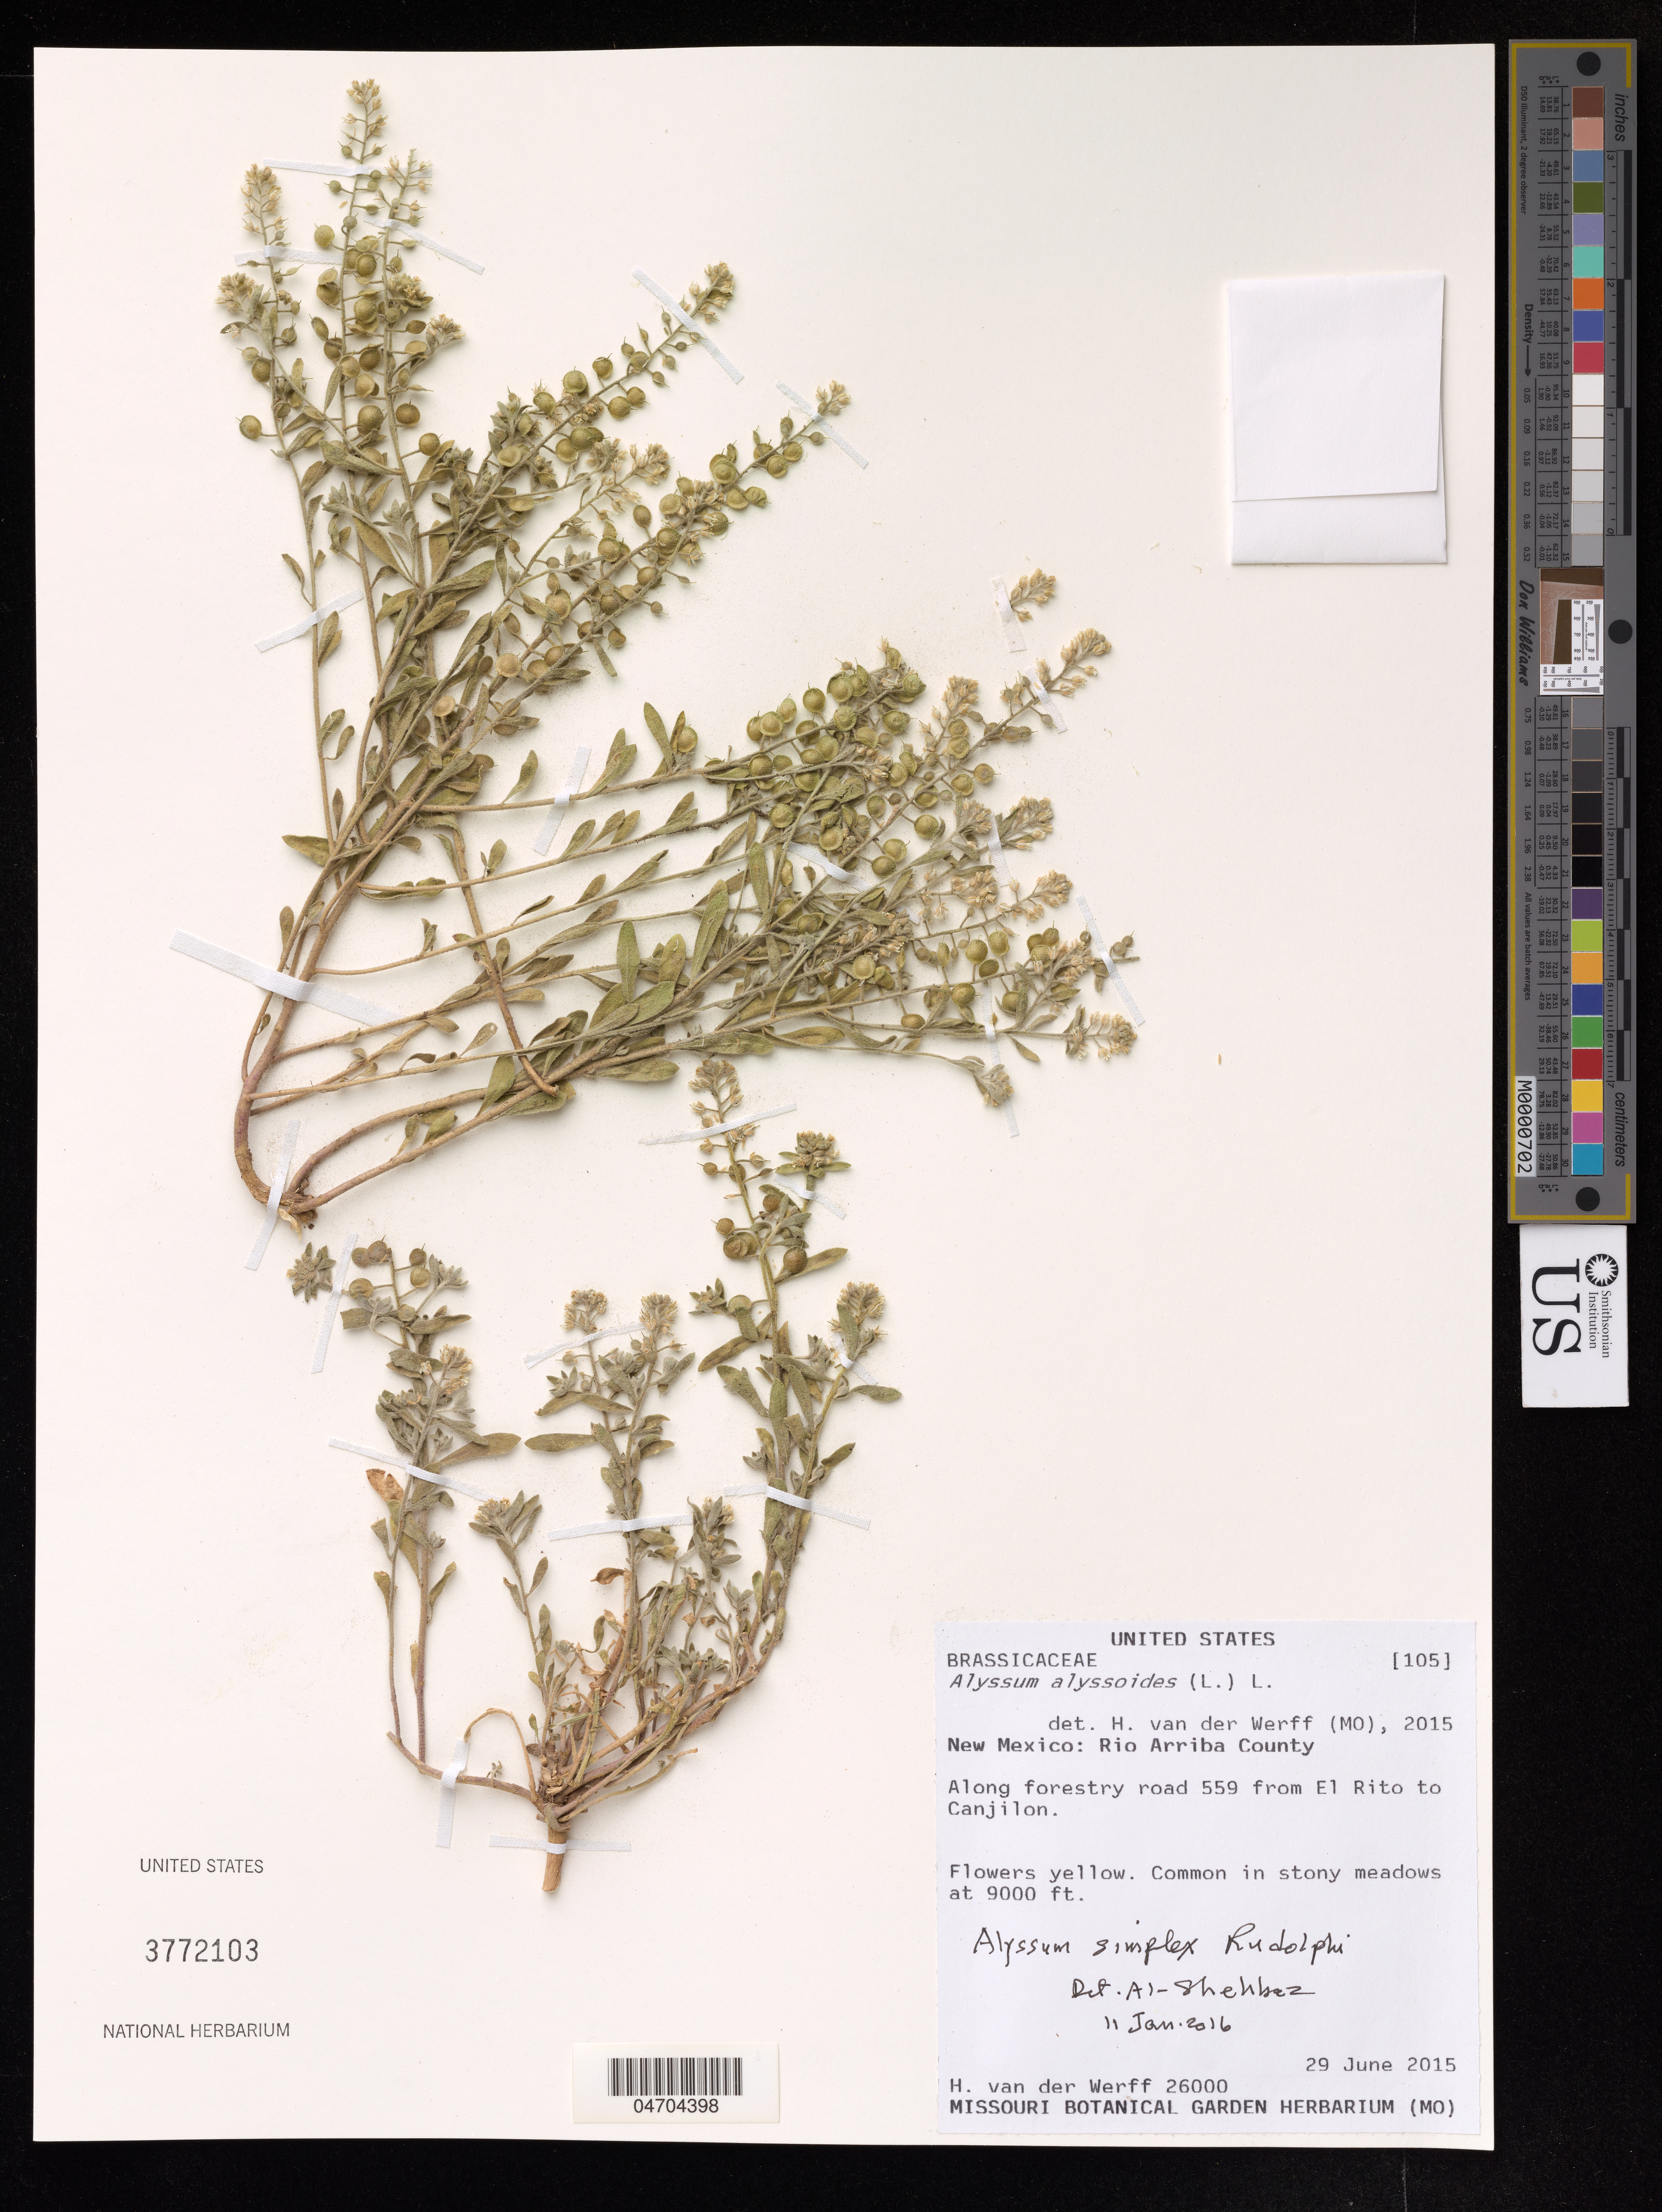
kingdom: Plantae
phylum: Tracheophyta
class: Magnoliopsida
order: Brassicales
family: Brassicaceae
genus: Alyssum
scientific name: Alyssum alyssoides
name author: (L.) L.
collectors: H. van der Werff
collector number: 26000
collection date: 2015-06-29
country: United States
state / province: New Mexico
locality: Rio Arriba County. Along forestry road 559 from El Rito to Canjilon.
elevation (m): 2743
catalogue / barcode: US 3772103